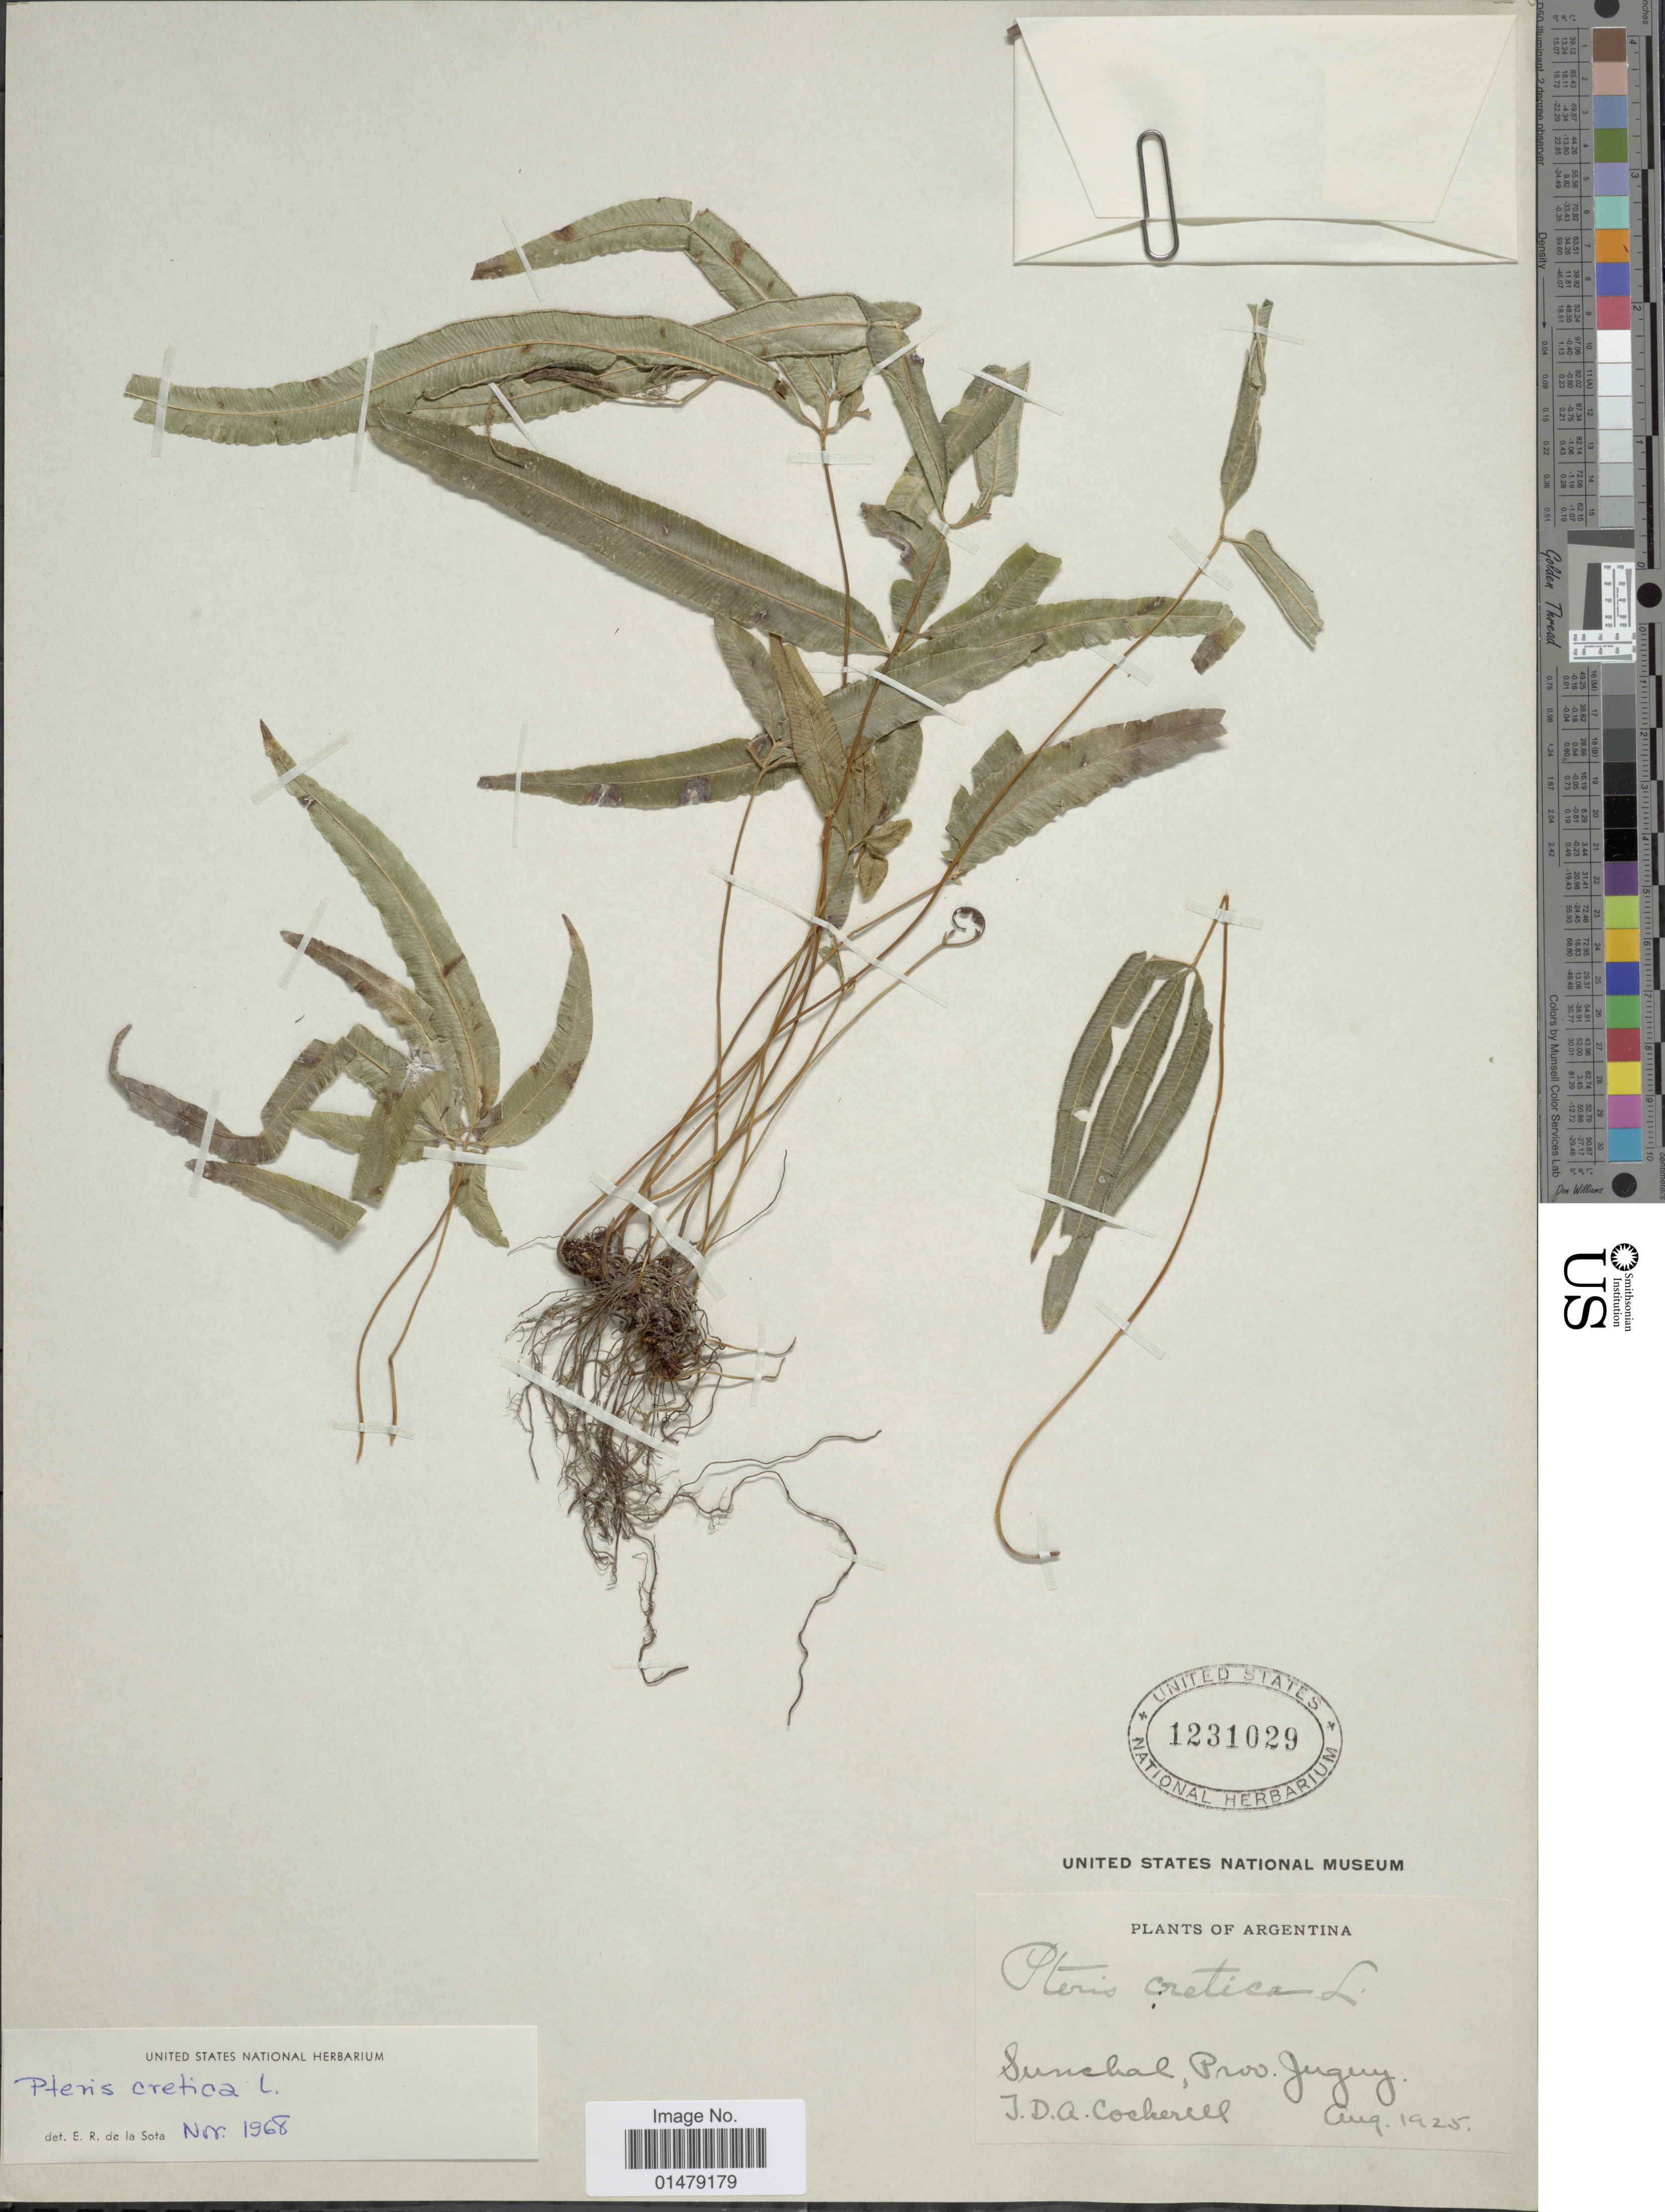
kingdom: Plantae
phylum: Tracheophyta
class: Polypodiopsida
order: Polypodiales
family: Pteridaceae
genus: Pteris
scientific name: Pteris cretica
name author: L.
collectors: T. Cockerell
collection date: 1925-08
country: Argentina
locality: Sunchal, Prov. Juguy.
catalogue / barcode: US 1231029